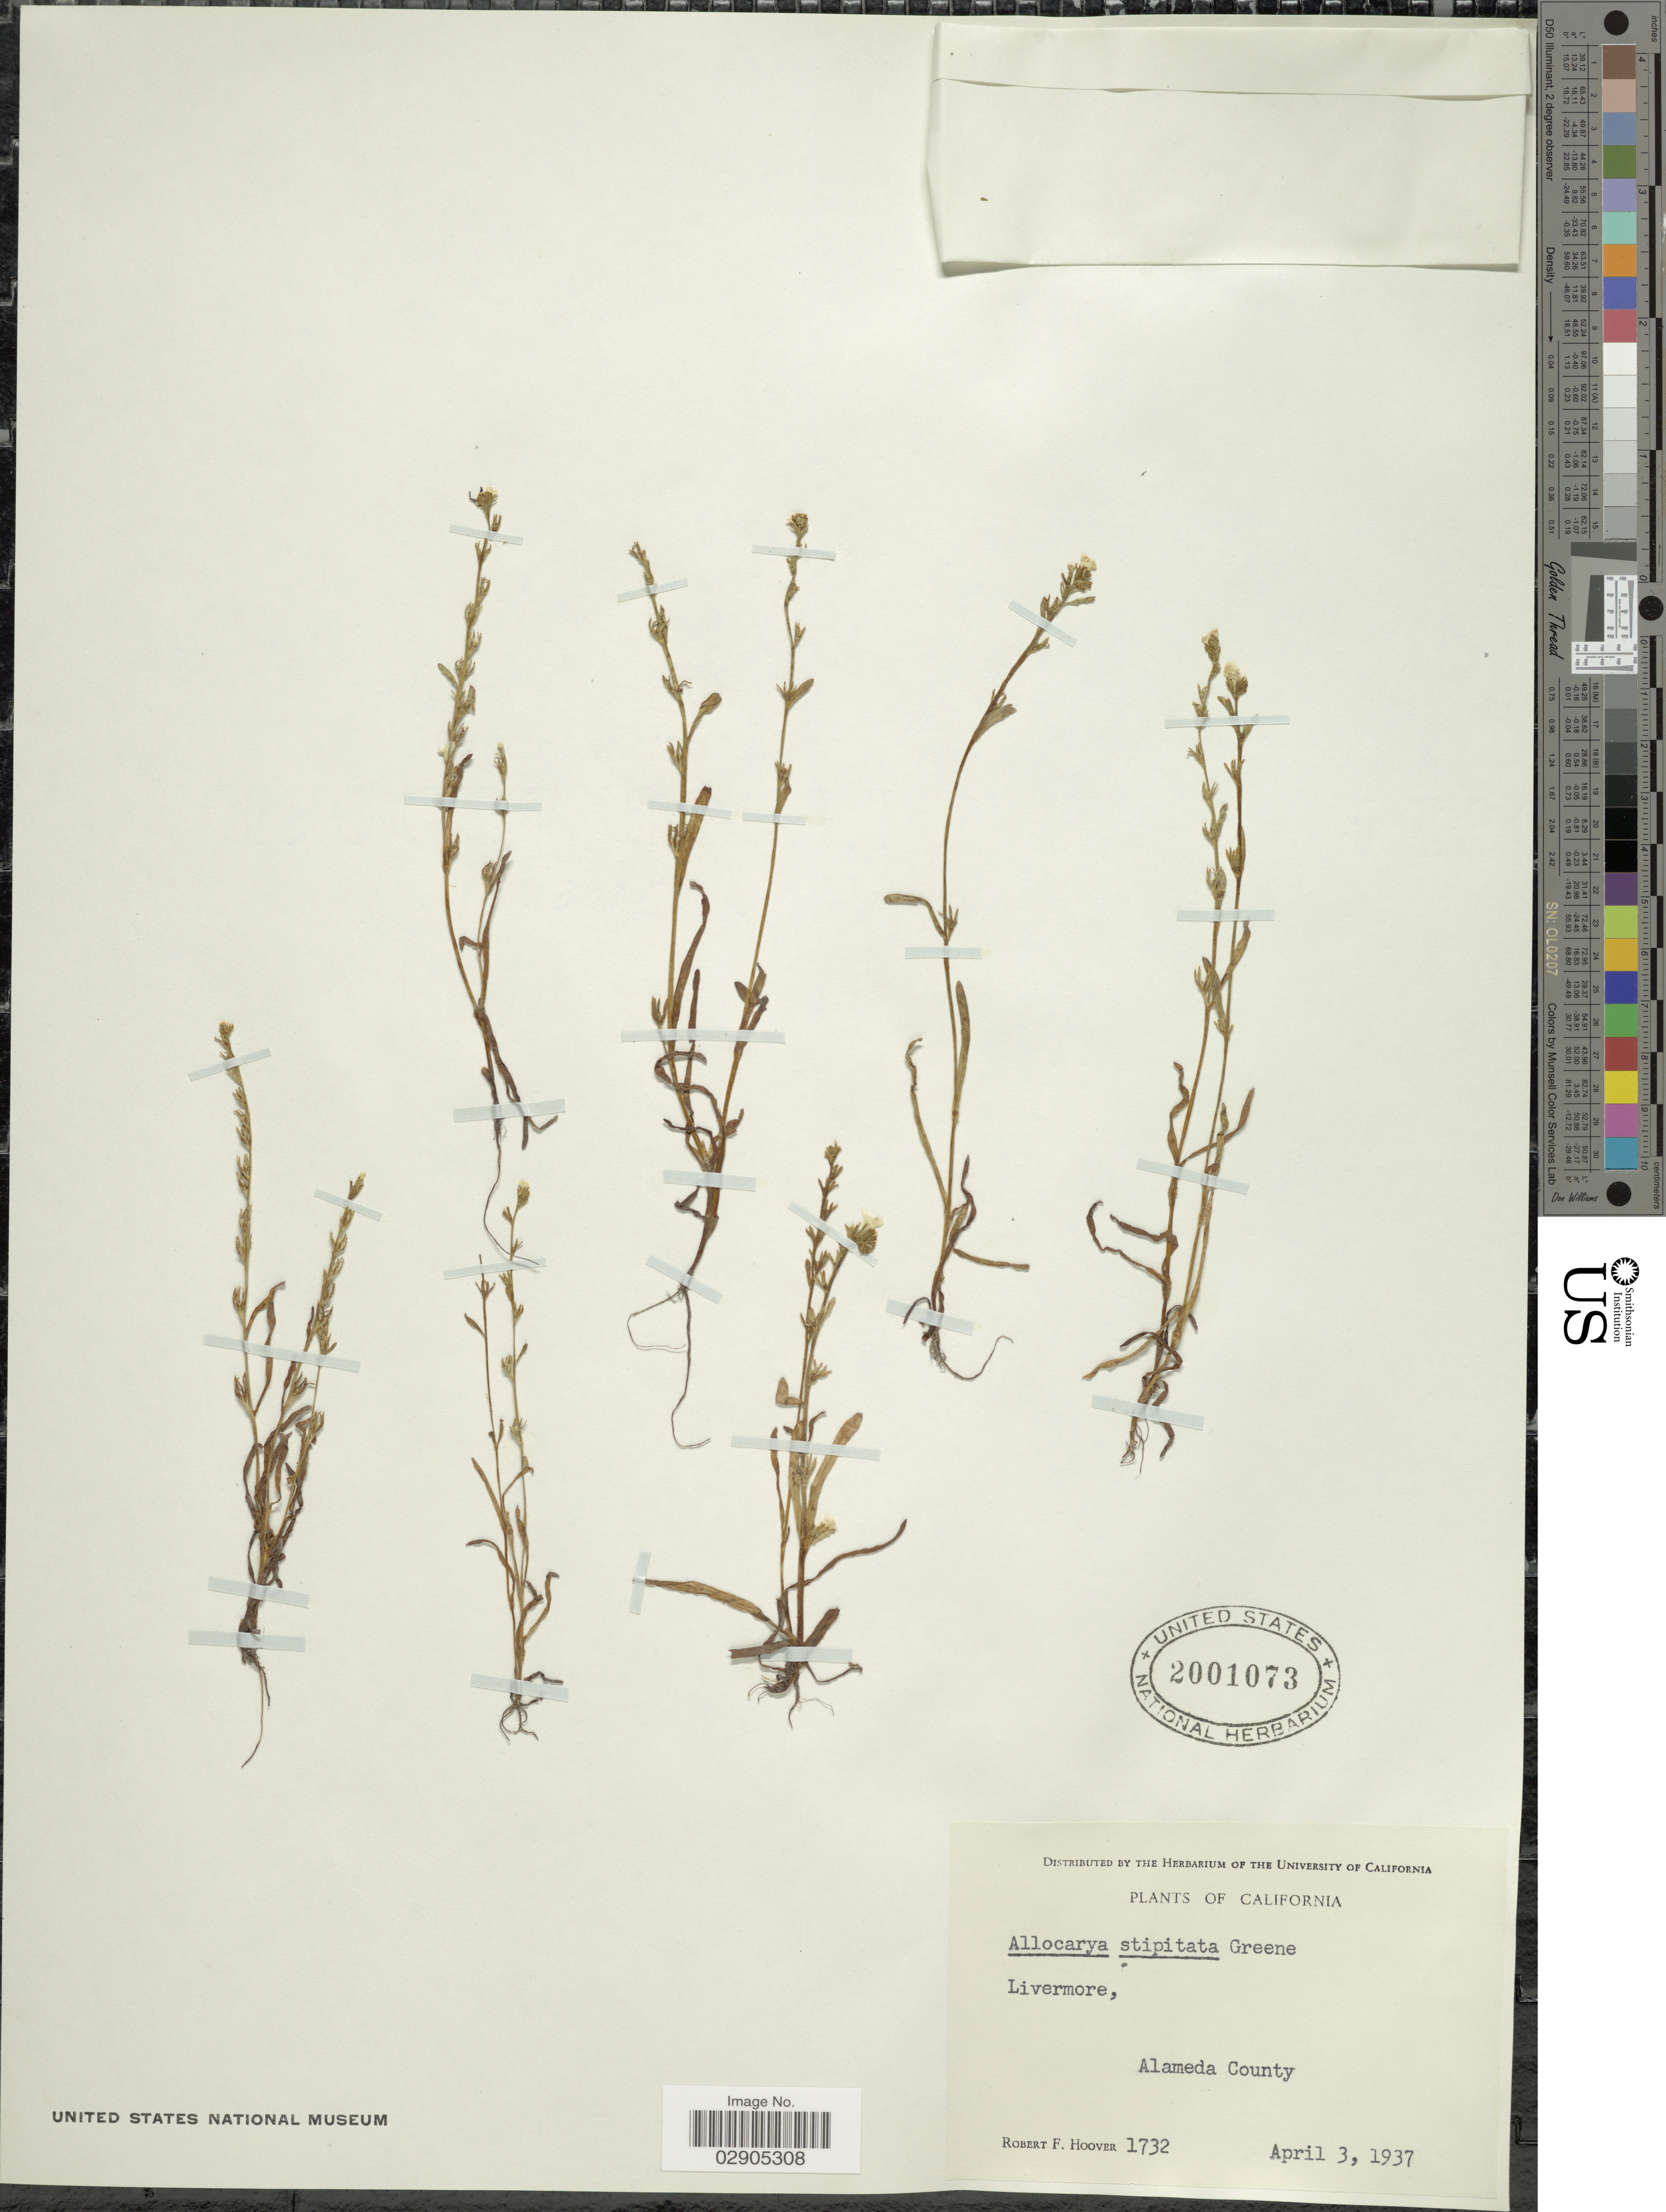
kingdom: Plantae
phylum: Tracheophyta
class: Magnoliopsida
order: Boraginales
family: Boraginaceae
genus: Allocarya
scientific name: Allocarya stipitata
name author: Greene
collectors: R. F. Hoover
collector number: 1732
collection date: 1937-04-03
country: United States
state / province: California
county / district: Alameda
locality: Livermore, Alameda County.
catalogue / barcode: US 2001073